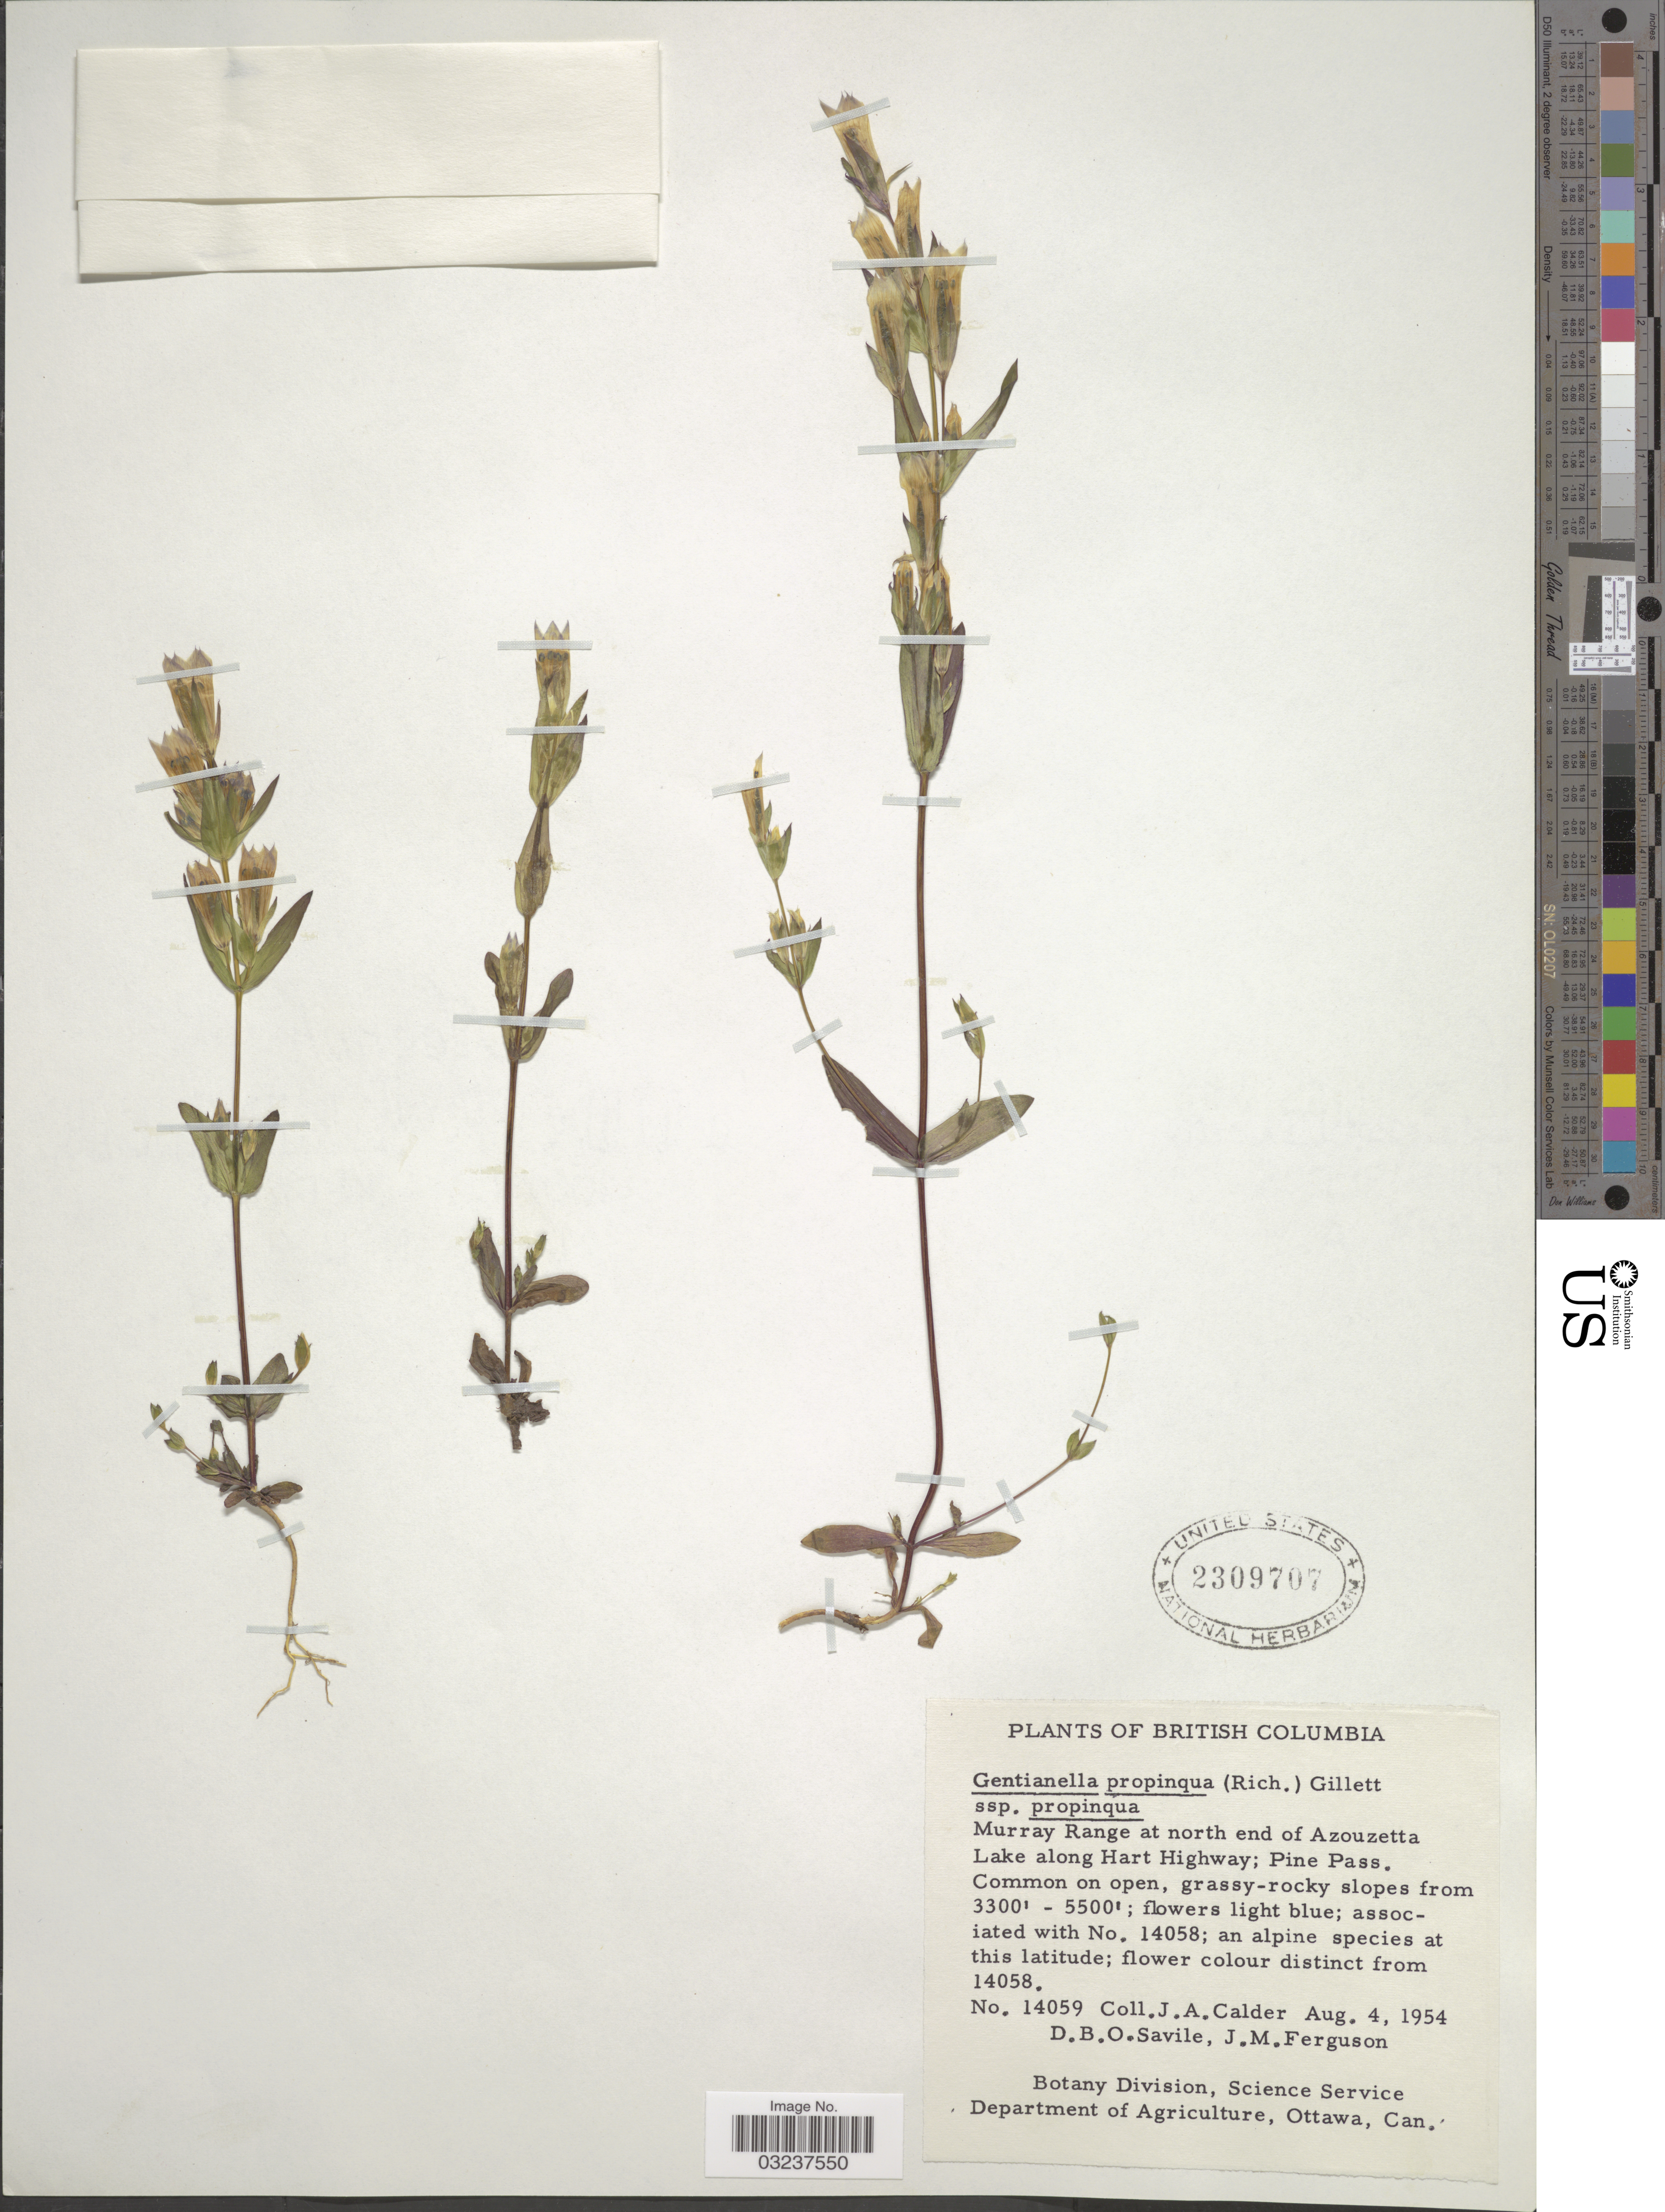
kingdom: Plantae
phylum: Tracheophyta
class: Magnoliopsida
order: Gentianales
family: Gentianaceae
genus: Gentianella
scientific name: Gentianella propinqua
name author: (Richardson) J.M. Gillett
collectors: J. A. Calder, D. Savile & J. M. Ferguson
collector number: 14059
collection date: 1954-08-04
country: Canada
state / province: British Columbia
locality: Murray Range at north end of Azouzetta Lake along Hart Highway; Pine Pass.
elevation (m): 1006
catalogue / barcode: US 2309707